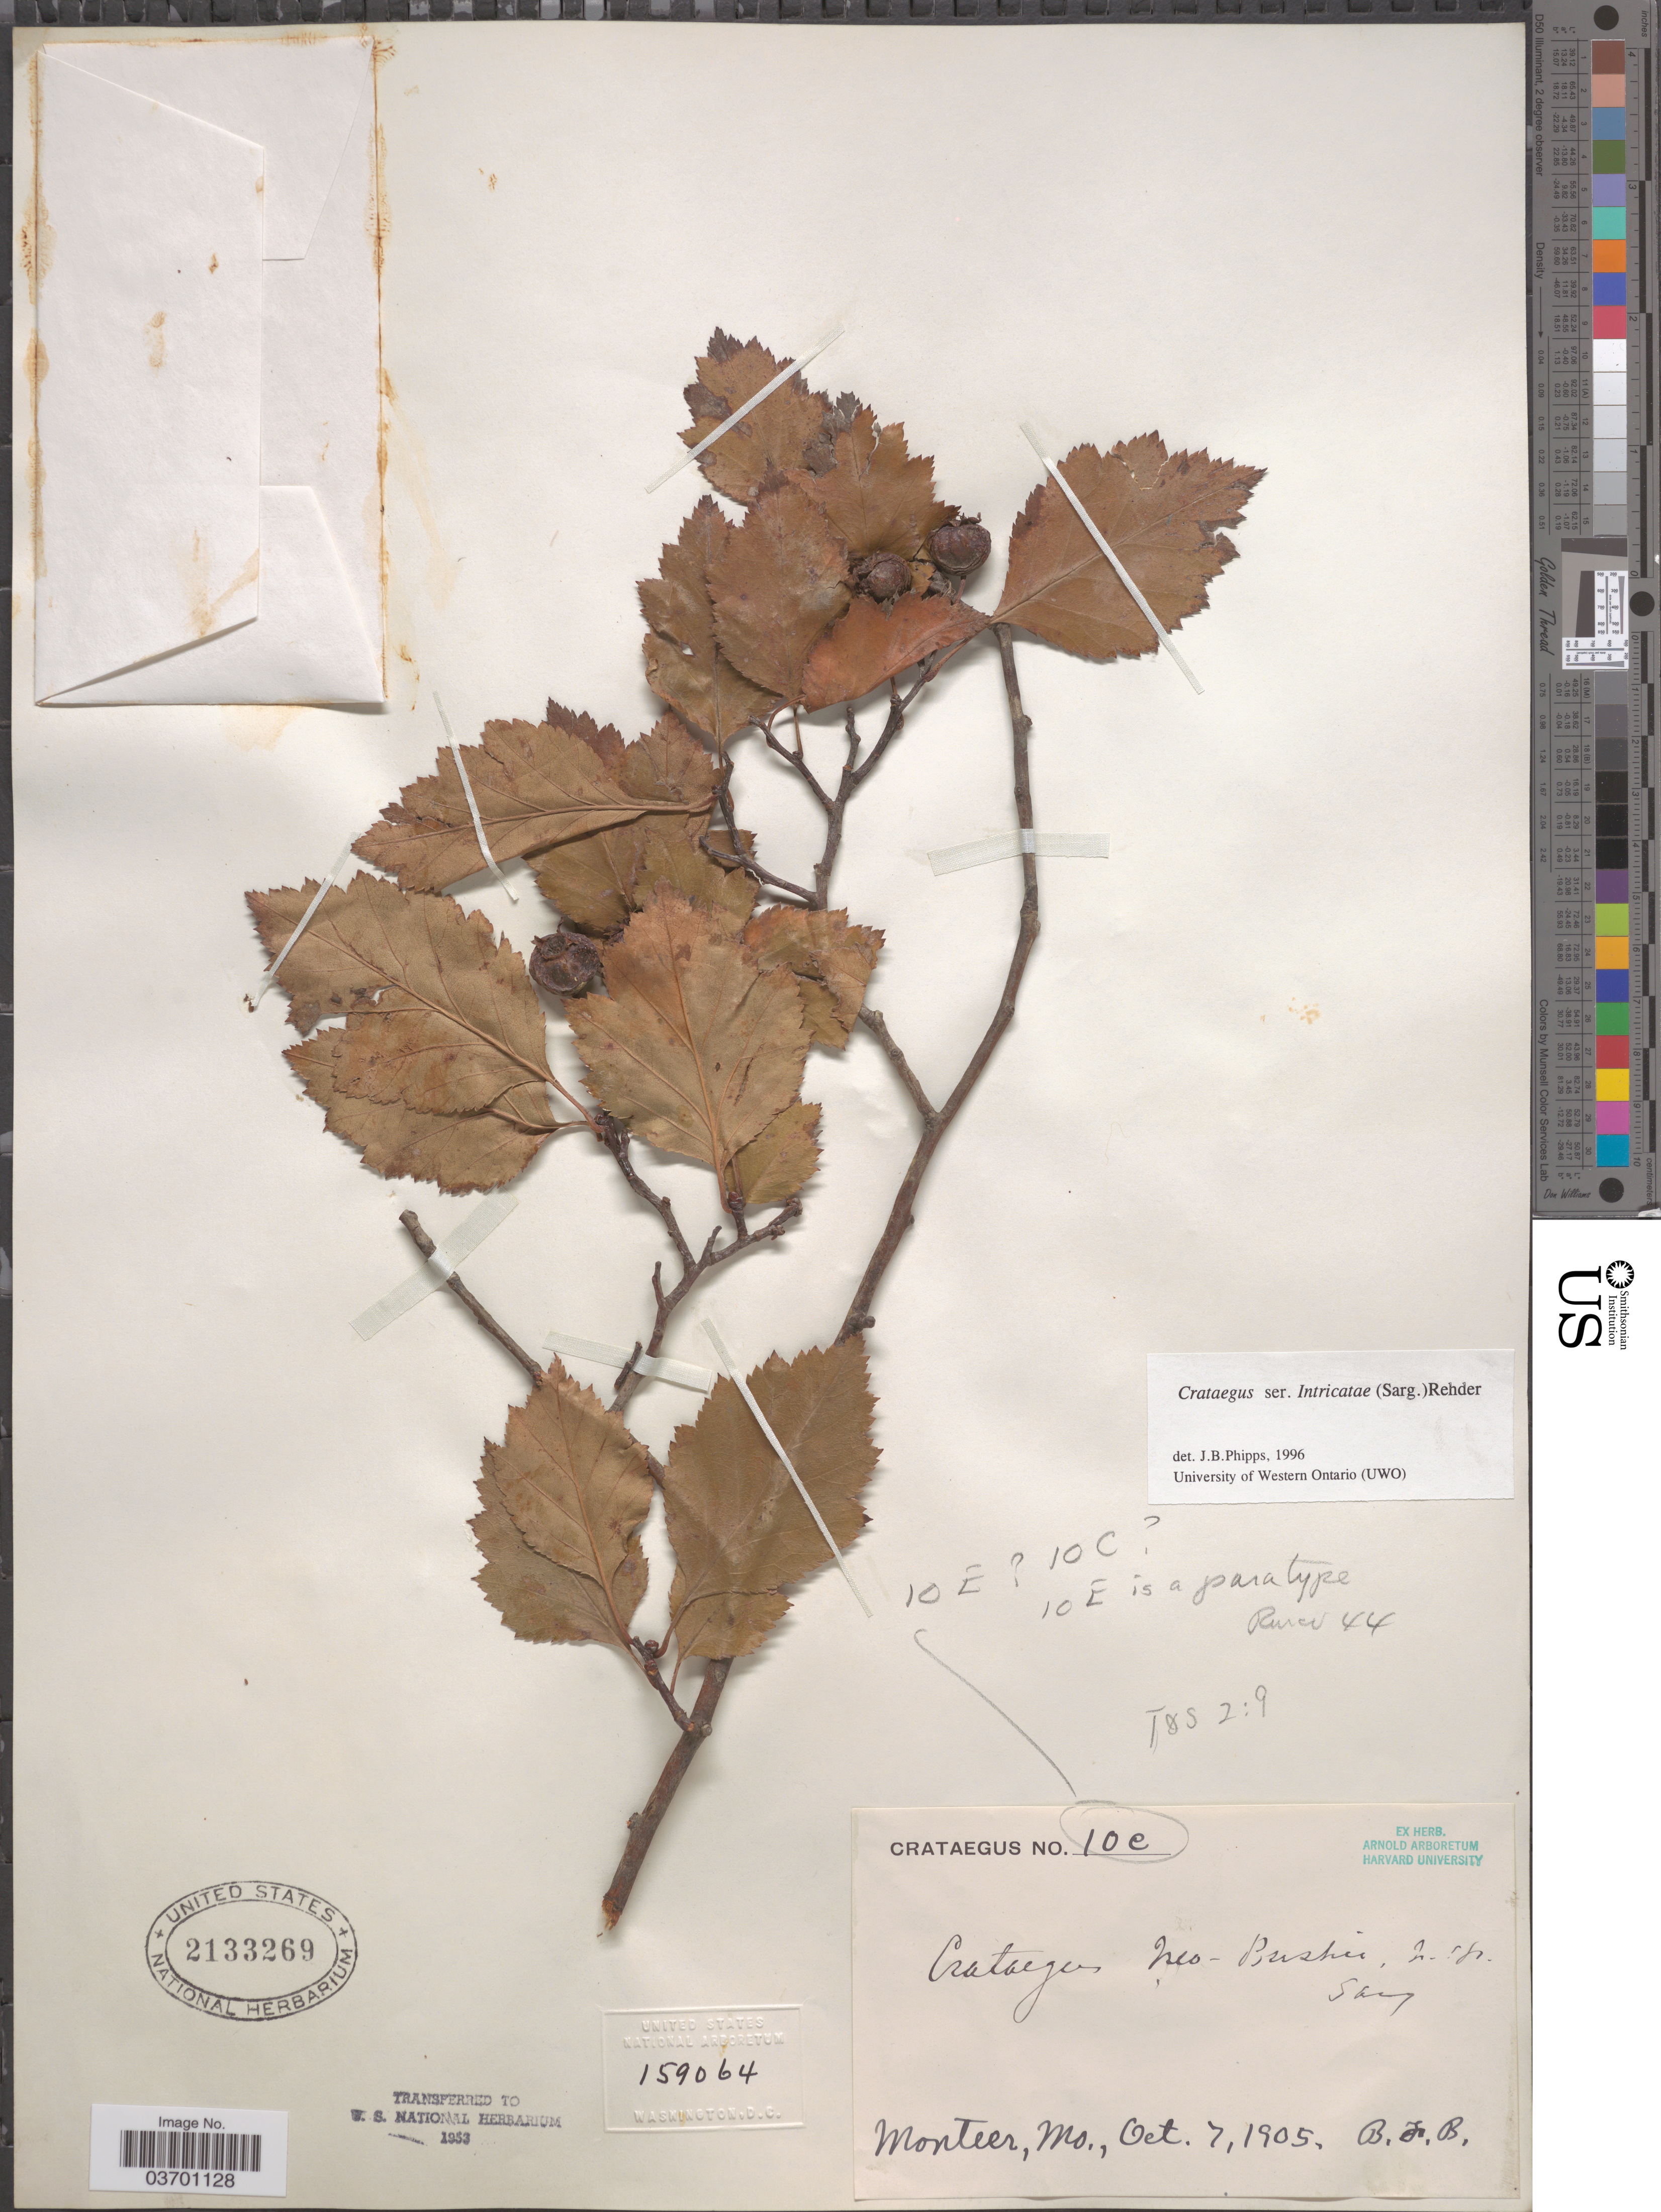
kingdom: Plantae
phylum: Tracheophyta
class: Magnoliopsida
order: Rosales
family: Rosaceae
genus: Crataegus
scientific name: Crataegus neobushii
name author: Sarg.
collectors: B. F. B.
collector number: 10C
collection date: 1905-10-07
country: United States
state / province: Missouri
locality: Monteer.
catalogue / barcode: US 2133269